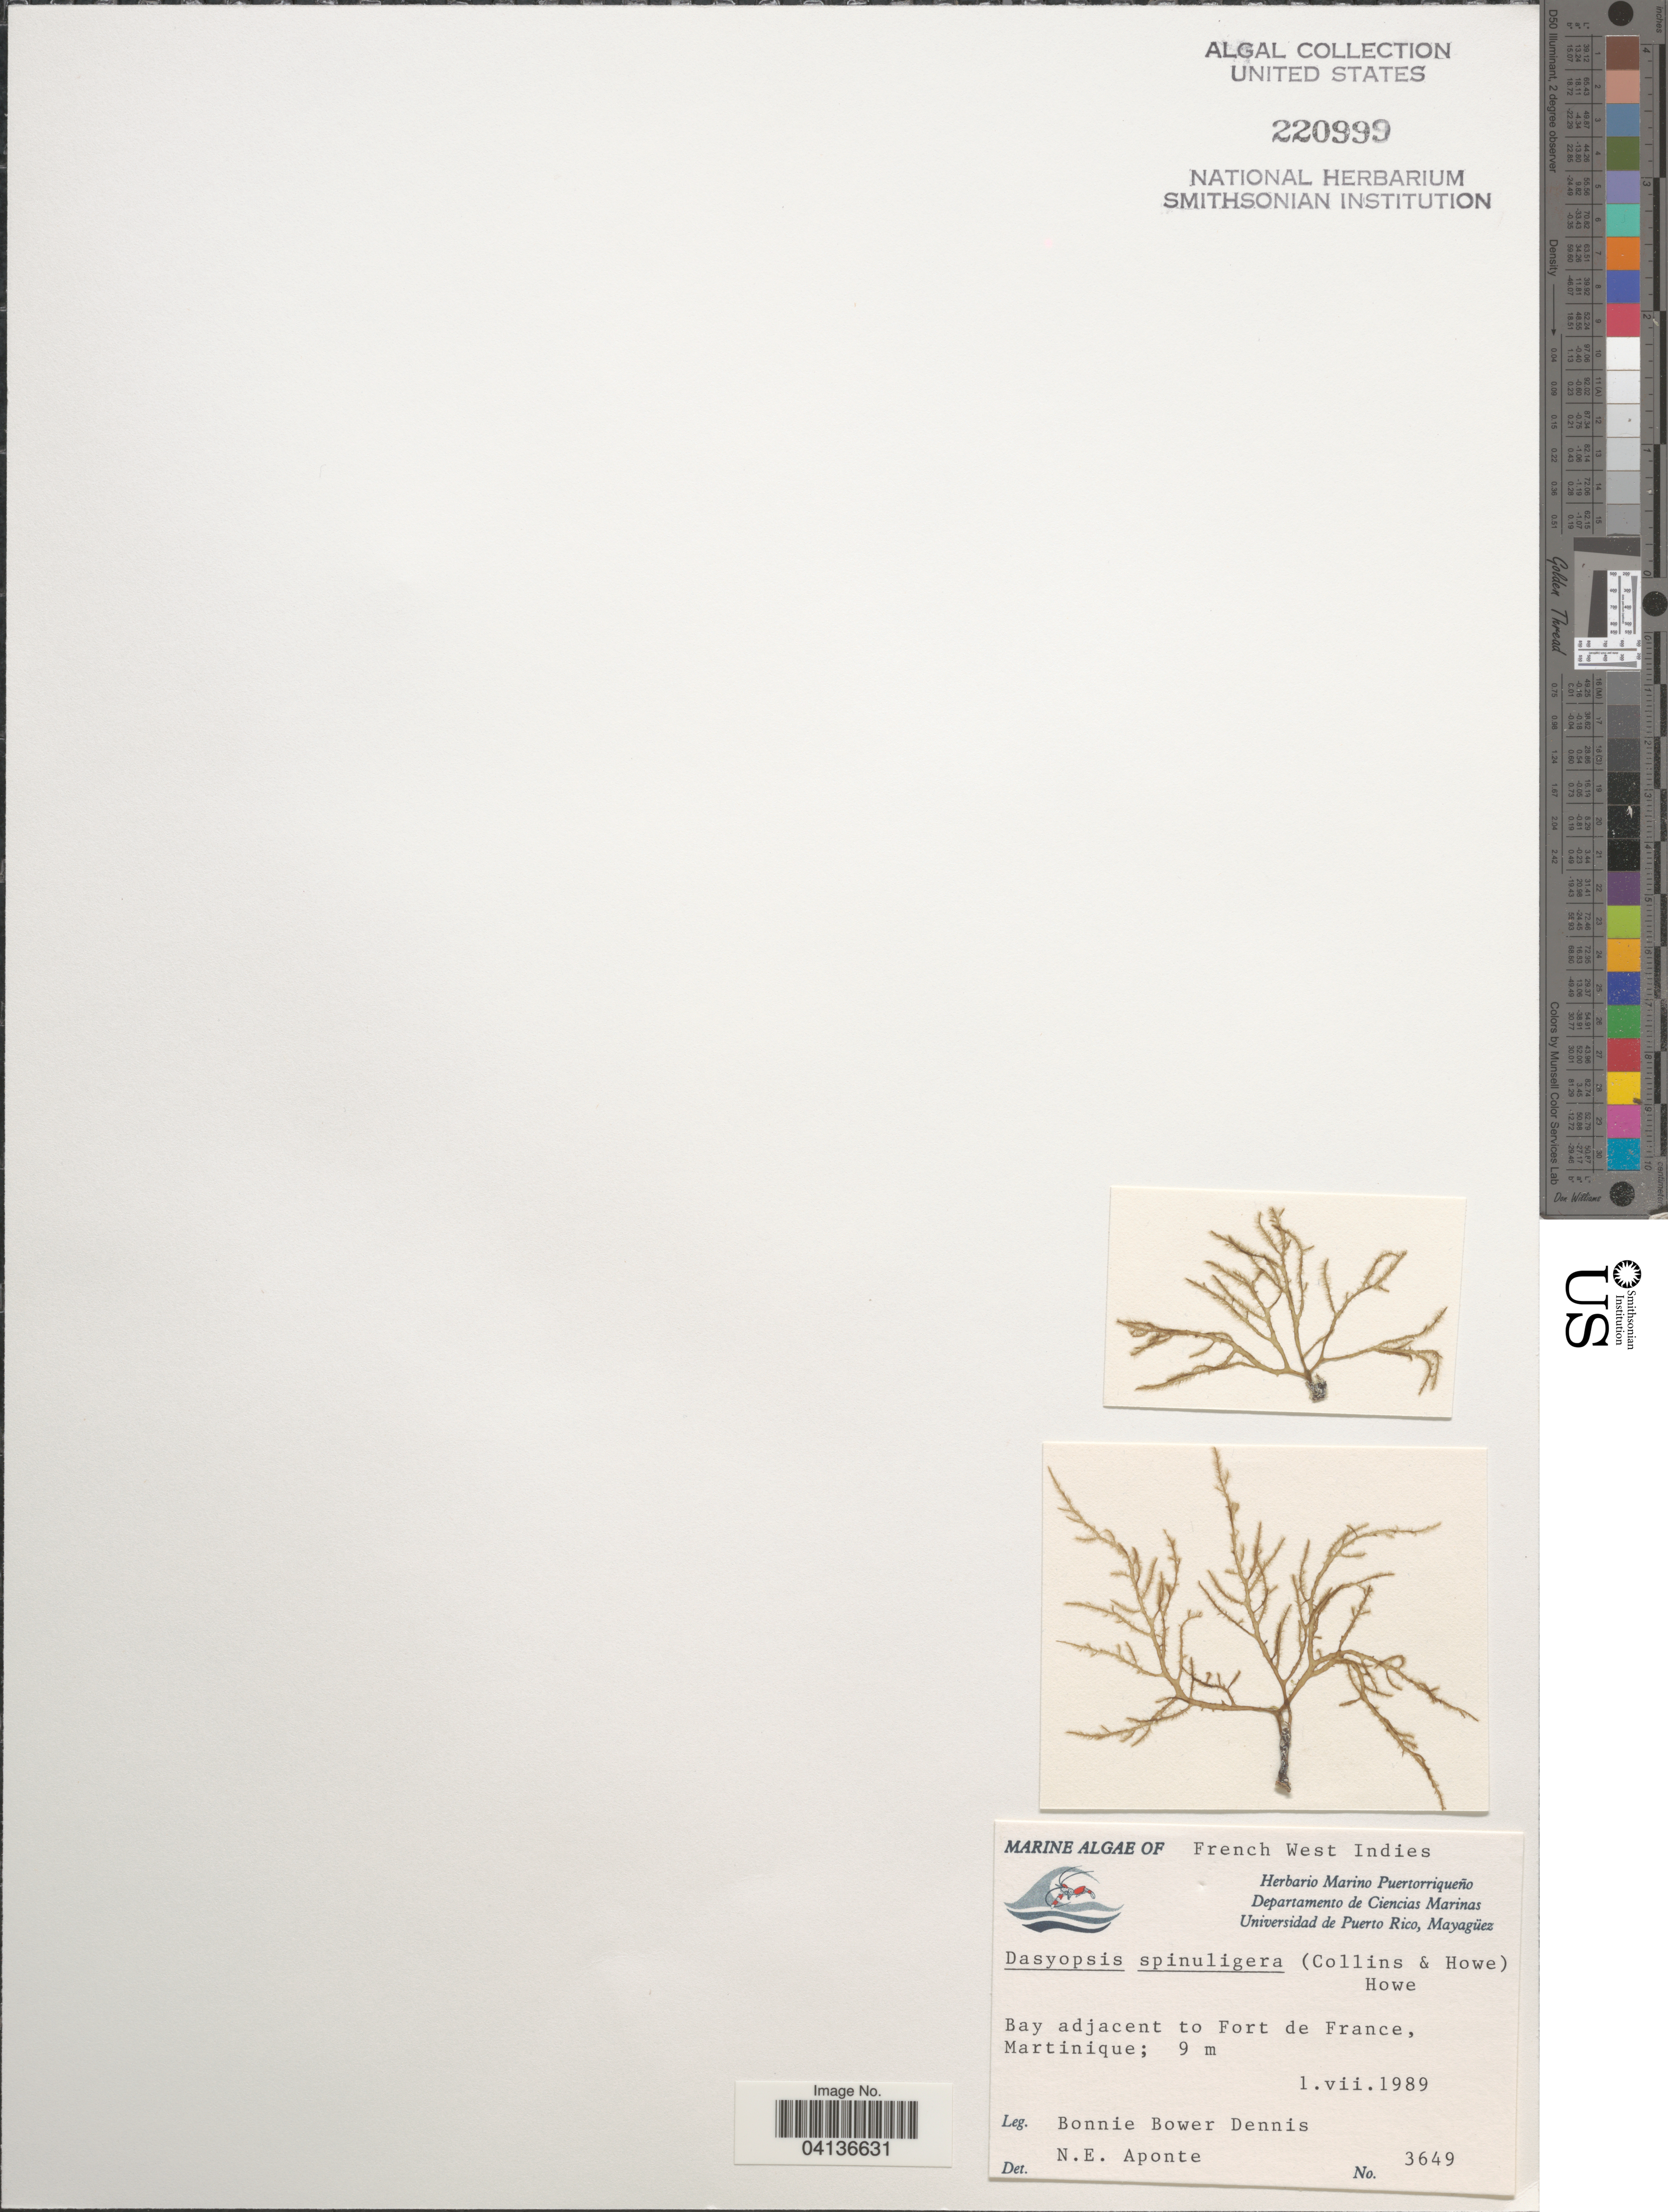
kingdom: Plantae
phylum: Rhodophyta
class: Florideophyceae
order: Ceramiales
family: Dasyaceae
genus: Dasyopsis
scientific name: Dasyopsis spinuligera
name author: (Collins & Herv.) M. Howe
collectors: B. Dennis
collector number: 3649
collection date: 1989-07-01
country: Martinique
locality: French West Indies. Bay adjacent to Fort de France.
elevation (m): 9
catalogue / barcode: US 220999